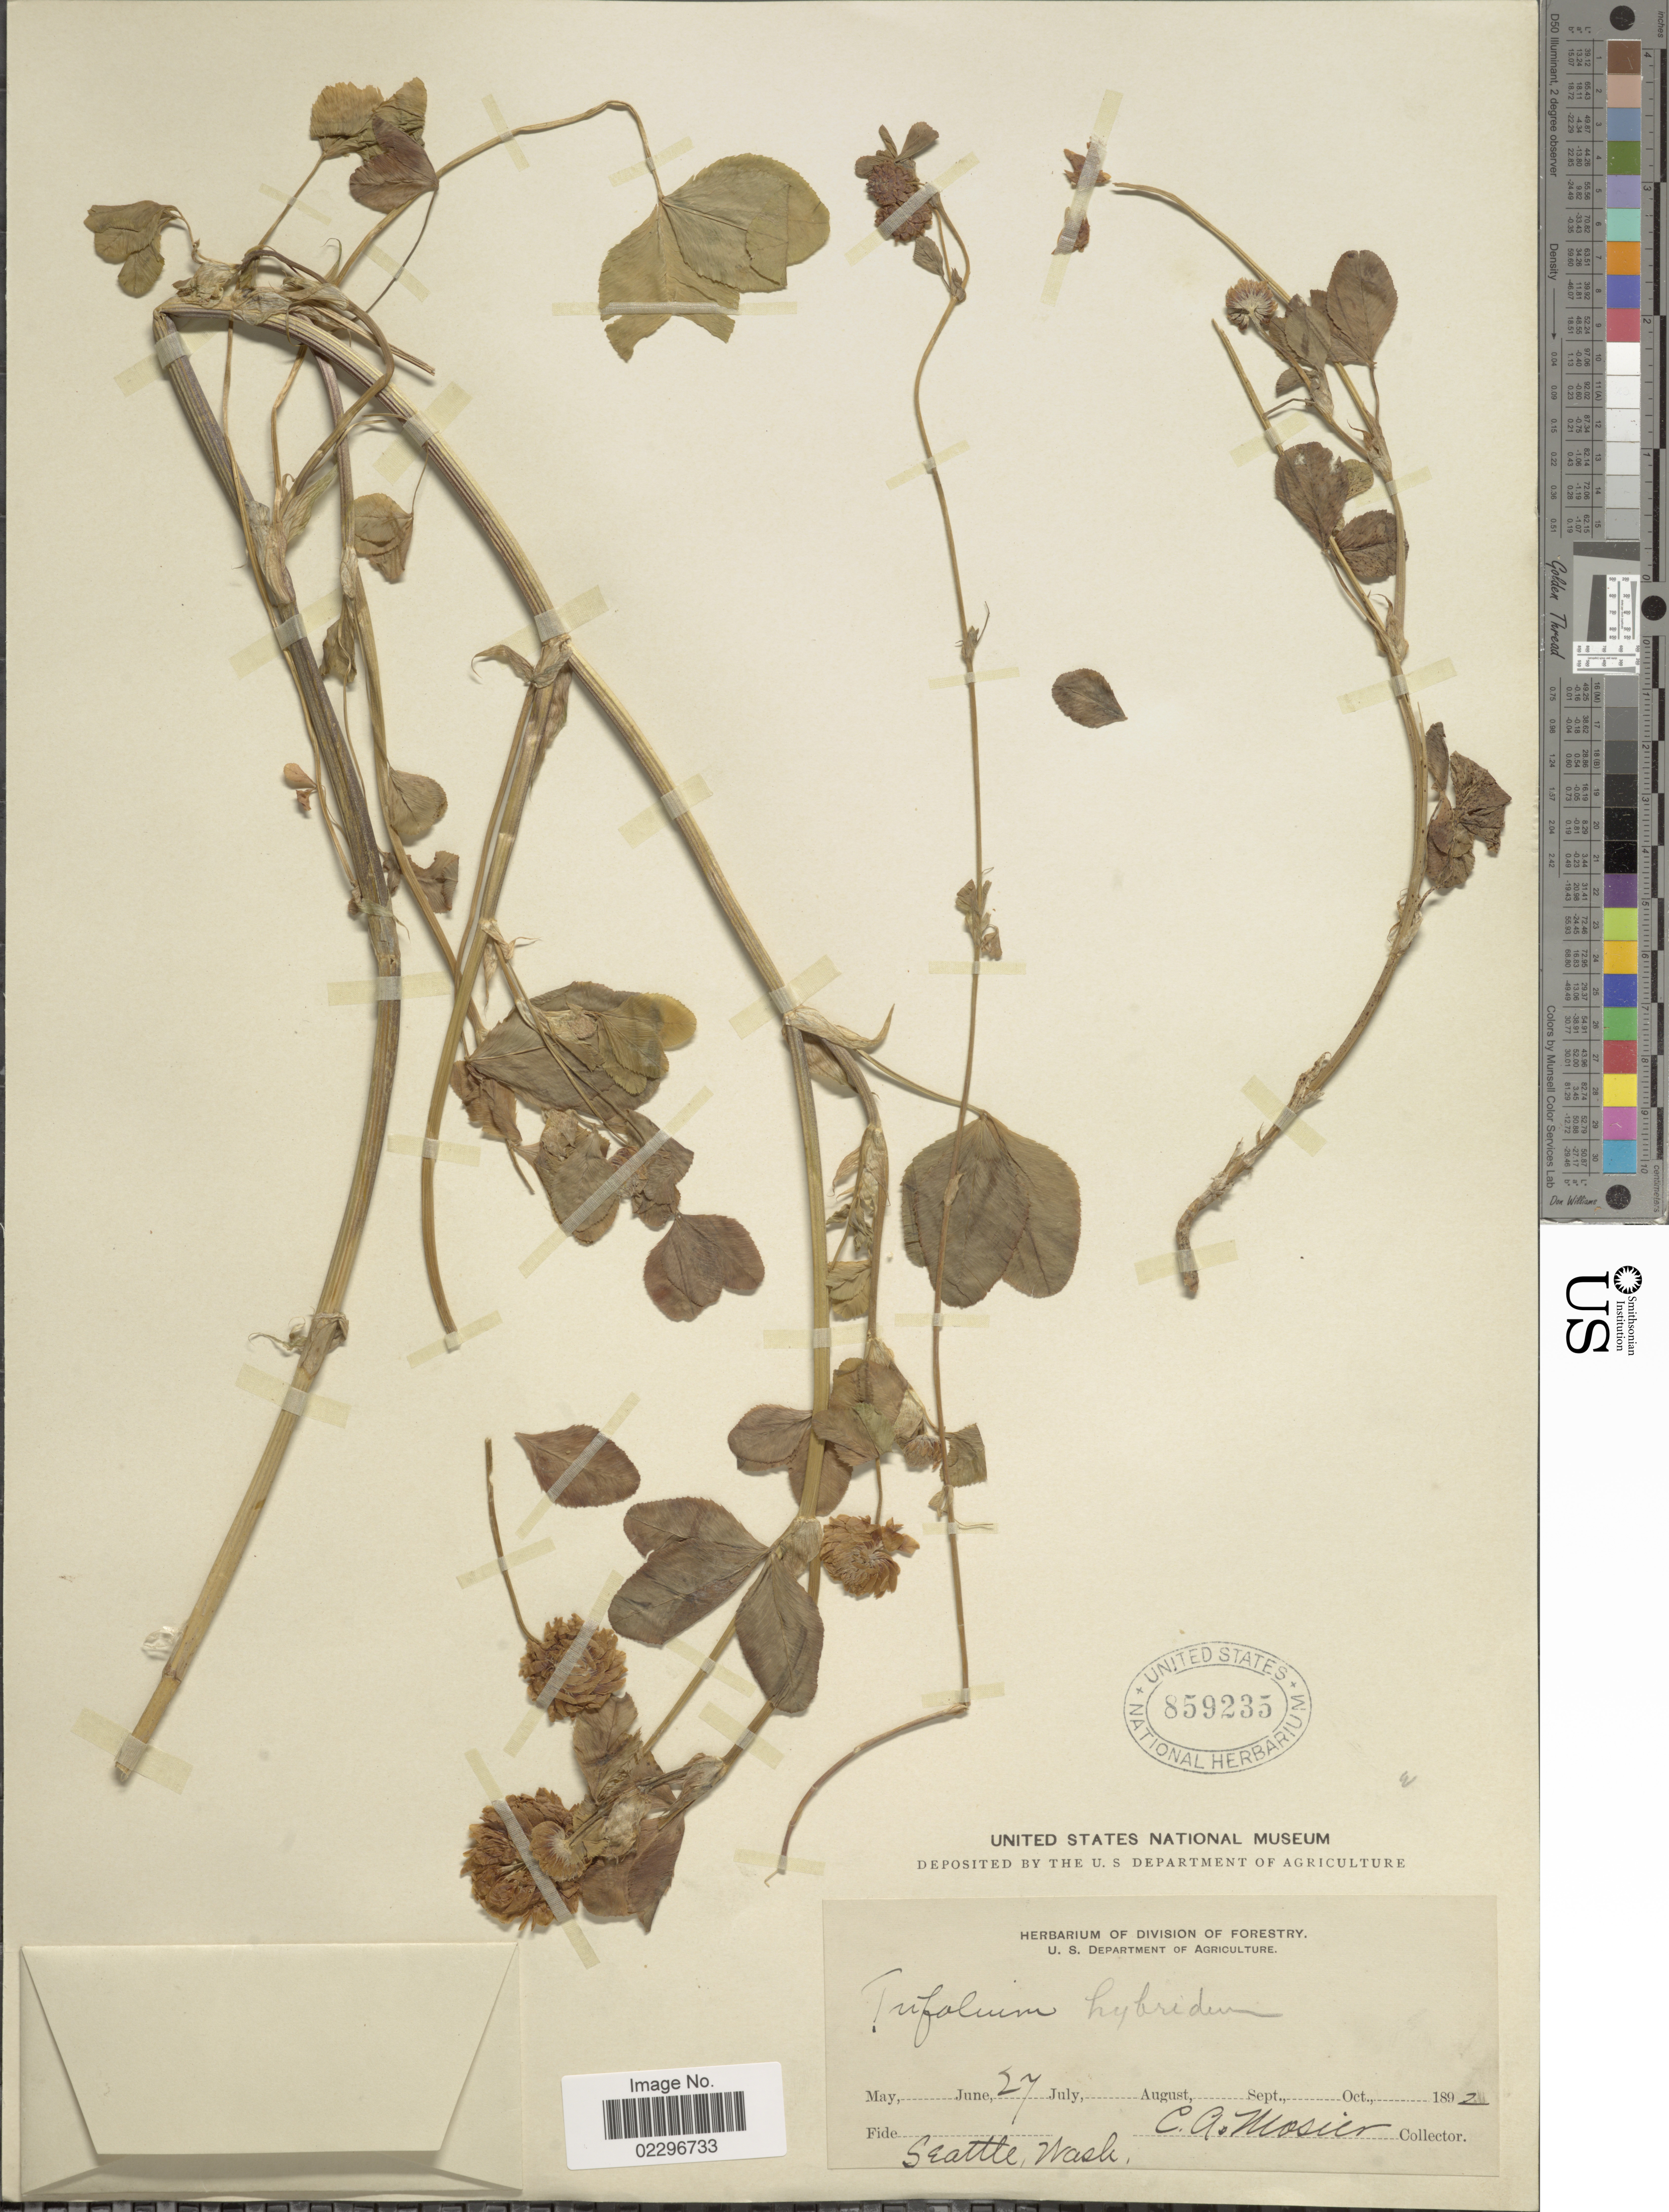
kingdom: Plantae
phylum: Tracheophyta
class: Magnoliopsida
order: Fabales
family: Fabaceae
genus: Trifolium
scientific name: Trifolium hybridum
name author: L.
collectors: C. A. Mosier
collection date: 1892-07-27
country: United States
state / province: Washington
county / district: King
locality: Seattle, Wash.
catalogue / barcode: US 859235